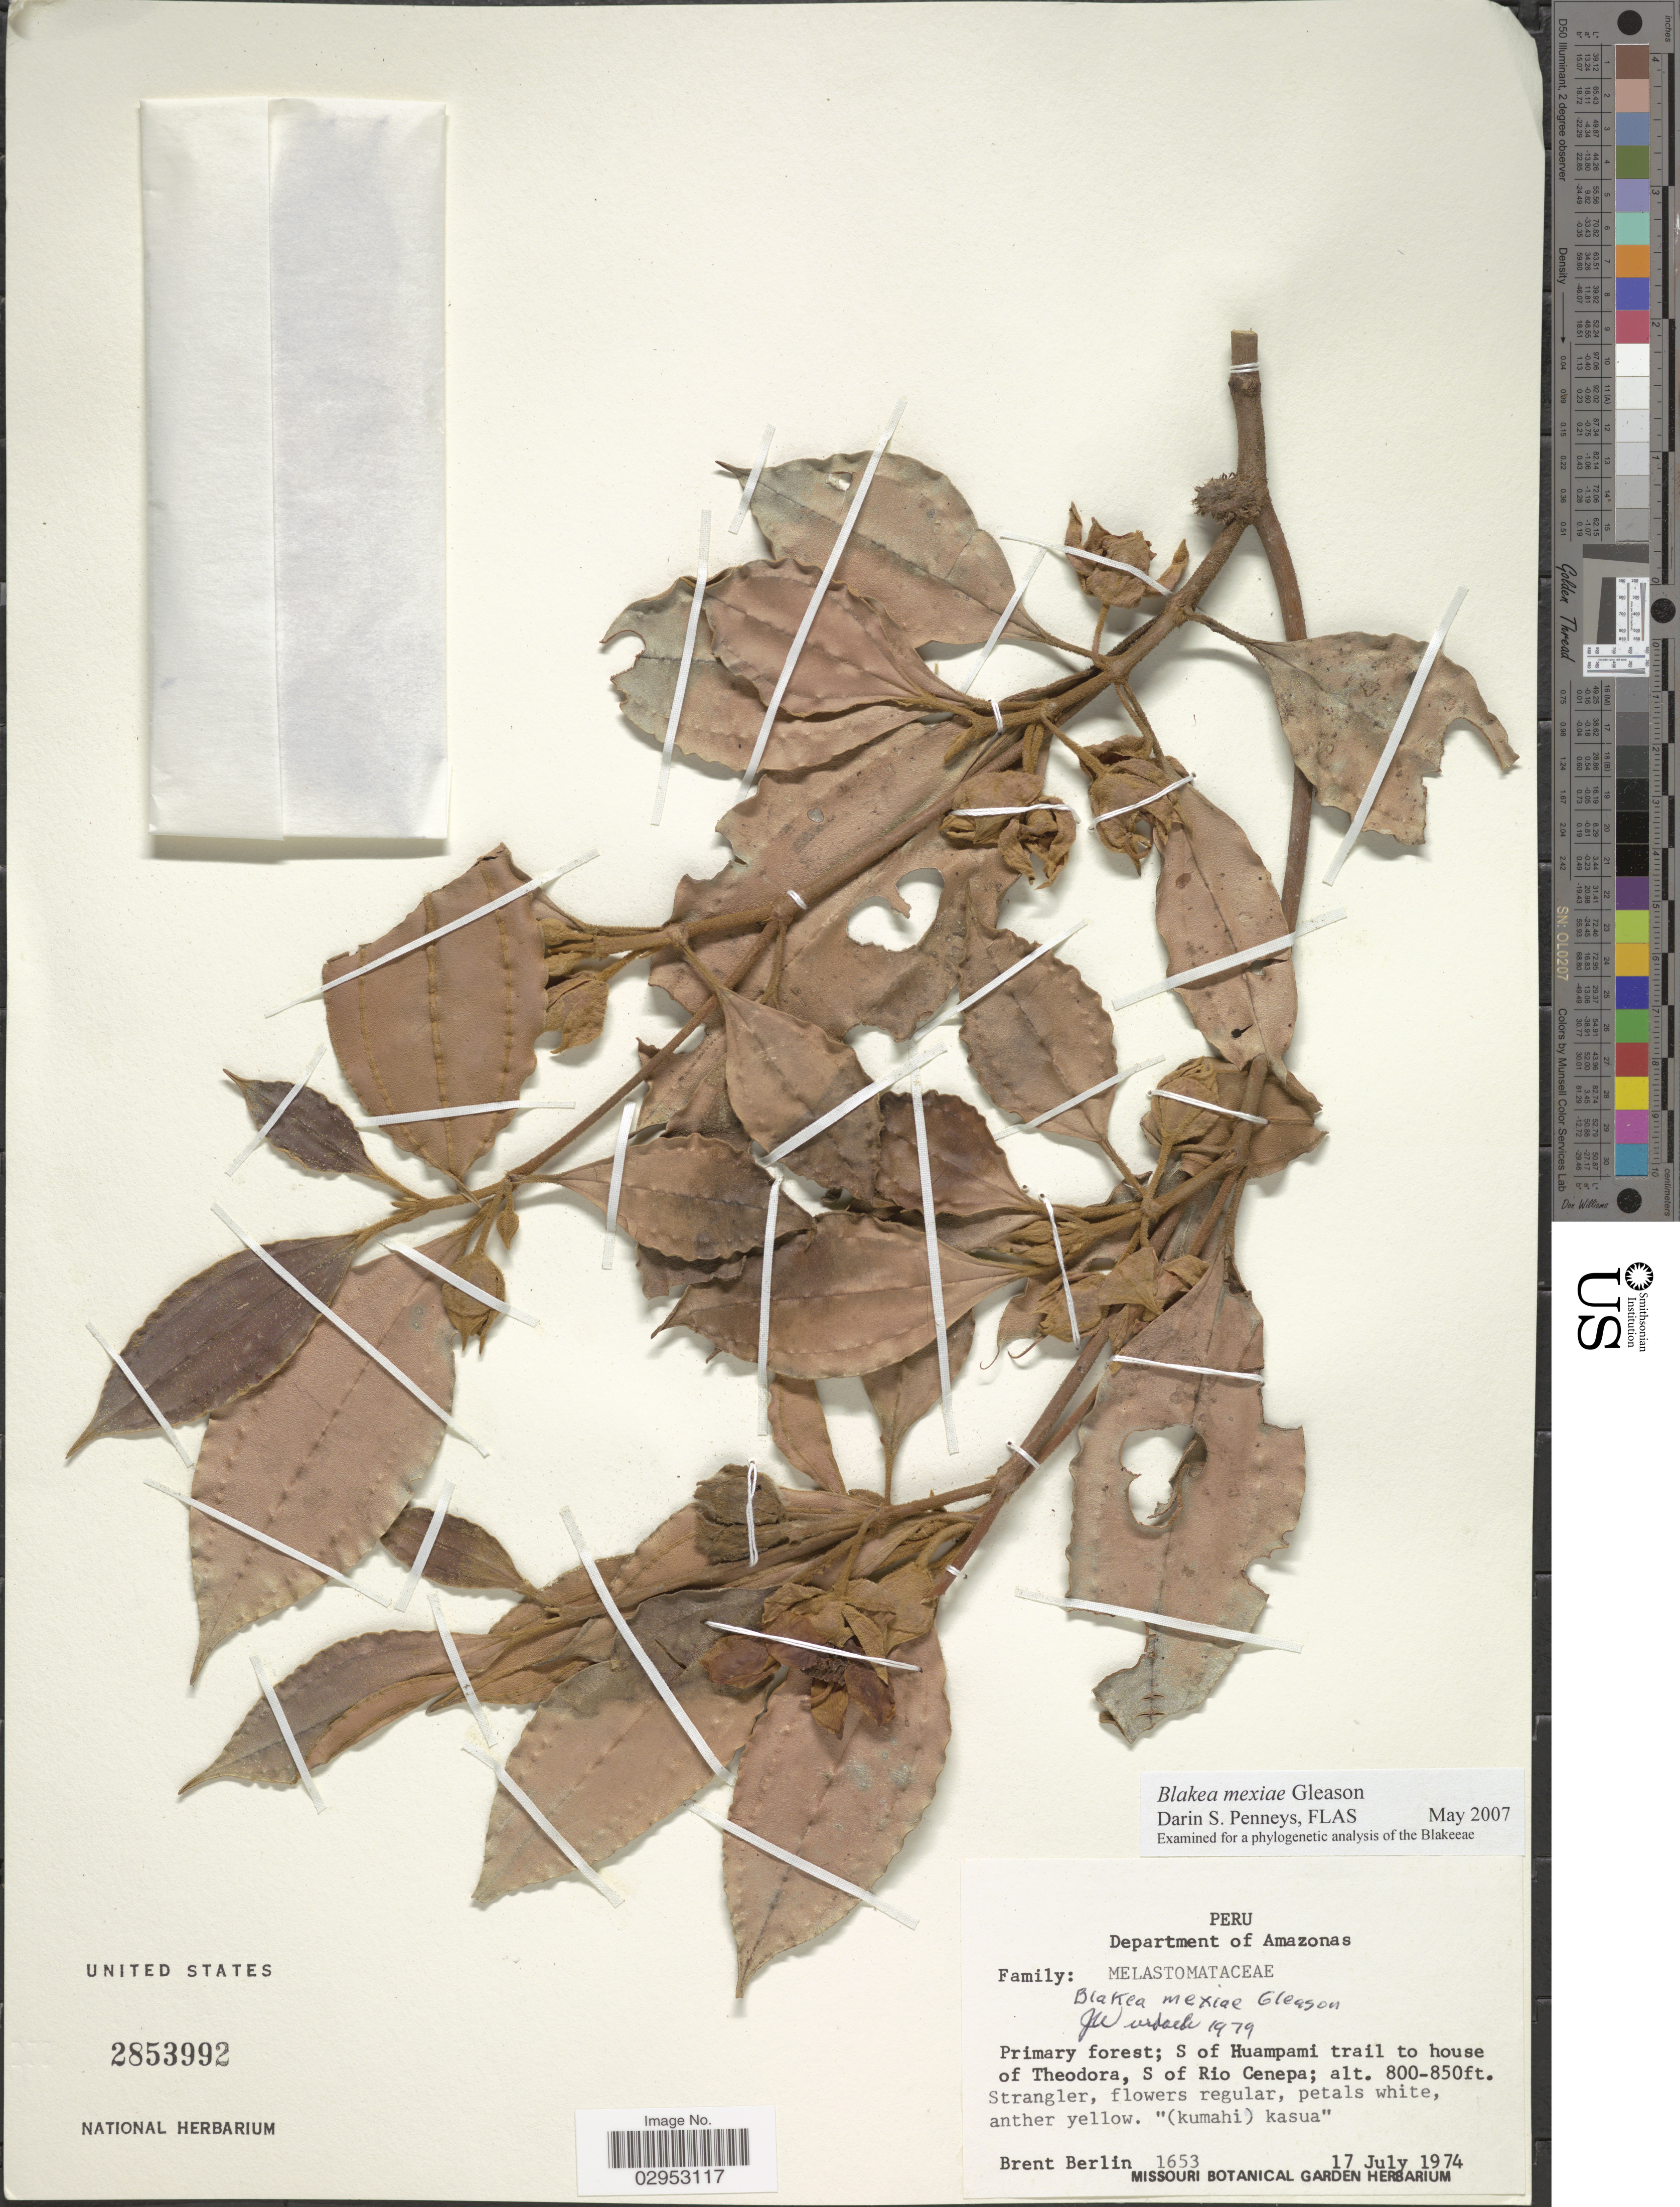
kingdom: Plantae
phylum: Tracheophyta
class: Magnoliopsida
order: Myrtales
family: Melastomataceae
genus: Blakea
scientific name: Blakea mexiae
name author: Gleason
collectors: B. Berlin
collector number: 1653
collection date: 1974-07-17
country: Peru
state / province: Amazonas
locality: Department of Amazonas. S of Huampami trail to house of Theodora, S of Rio Cenepa.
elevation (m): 244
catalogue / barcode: US 2853992